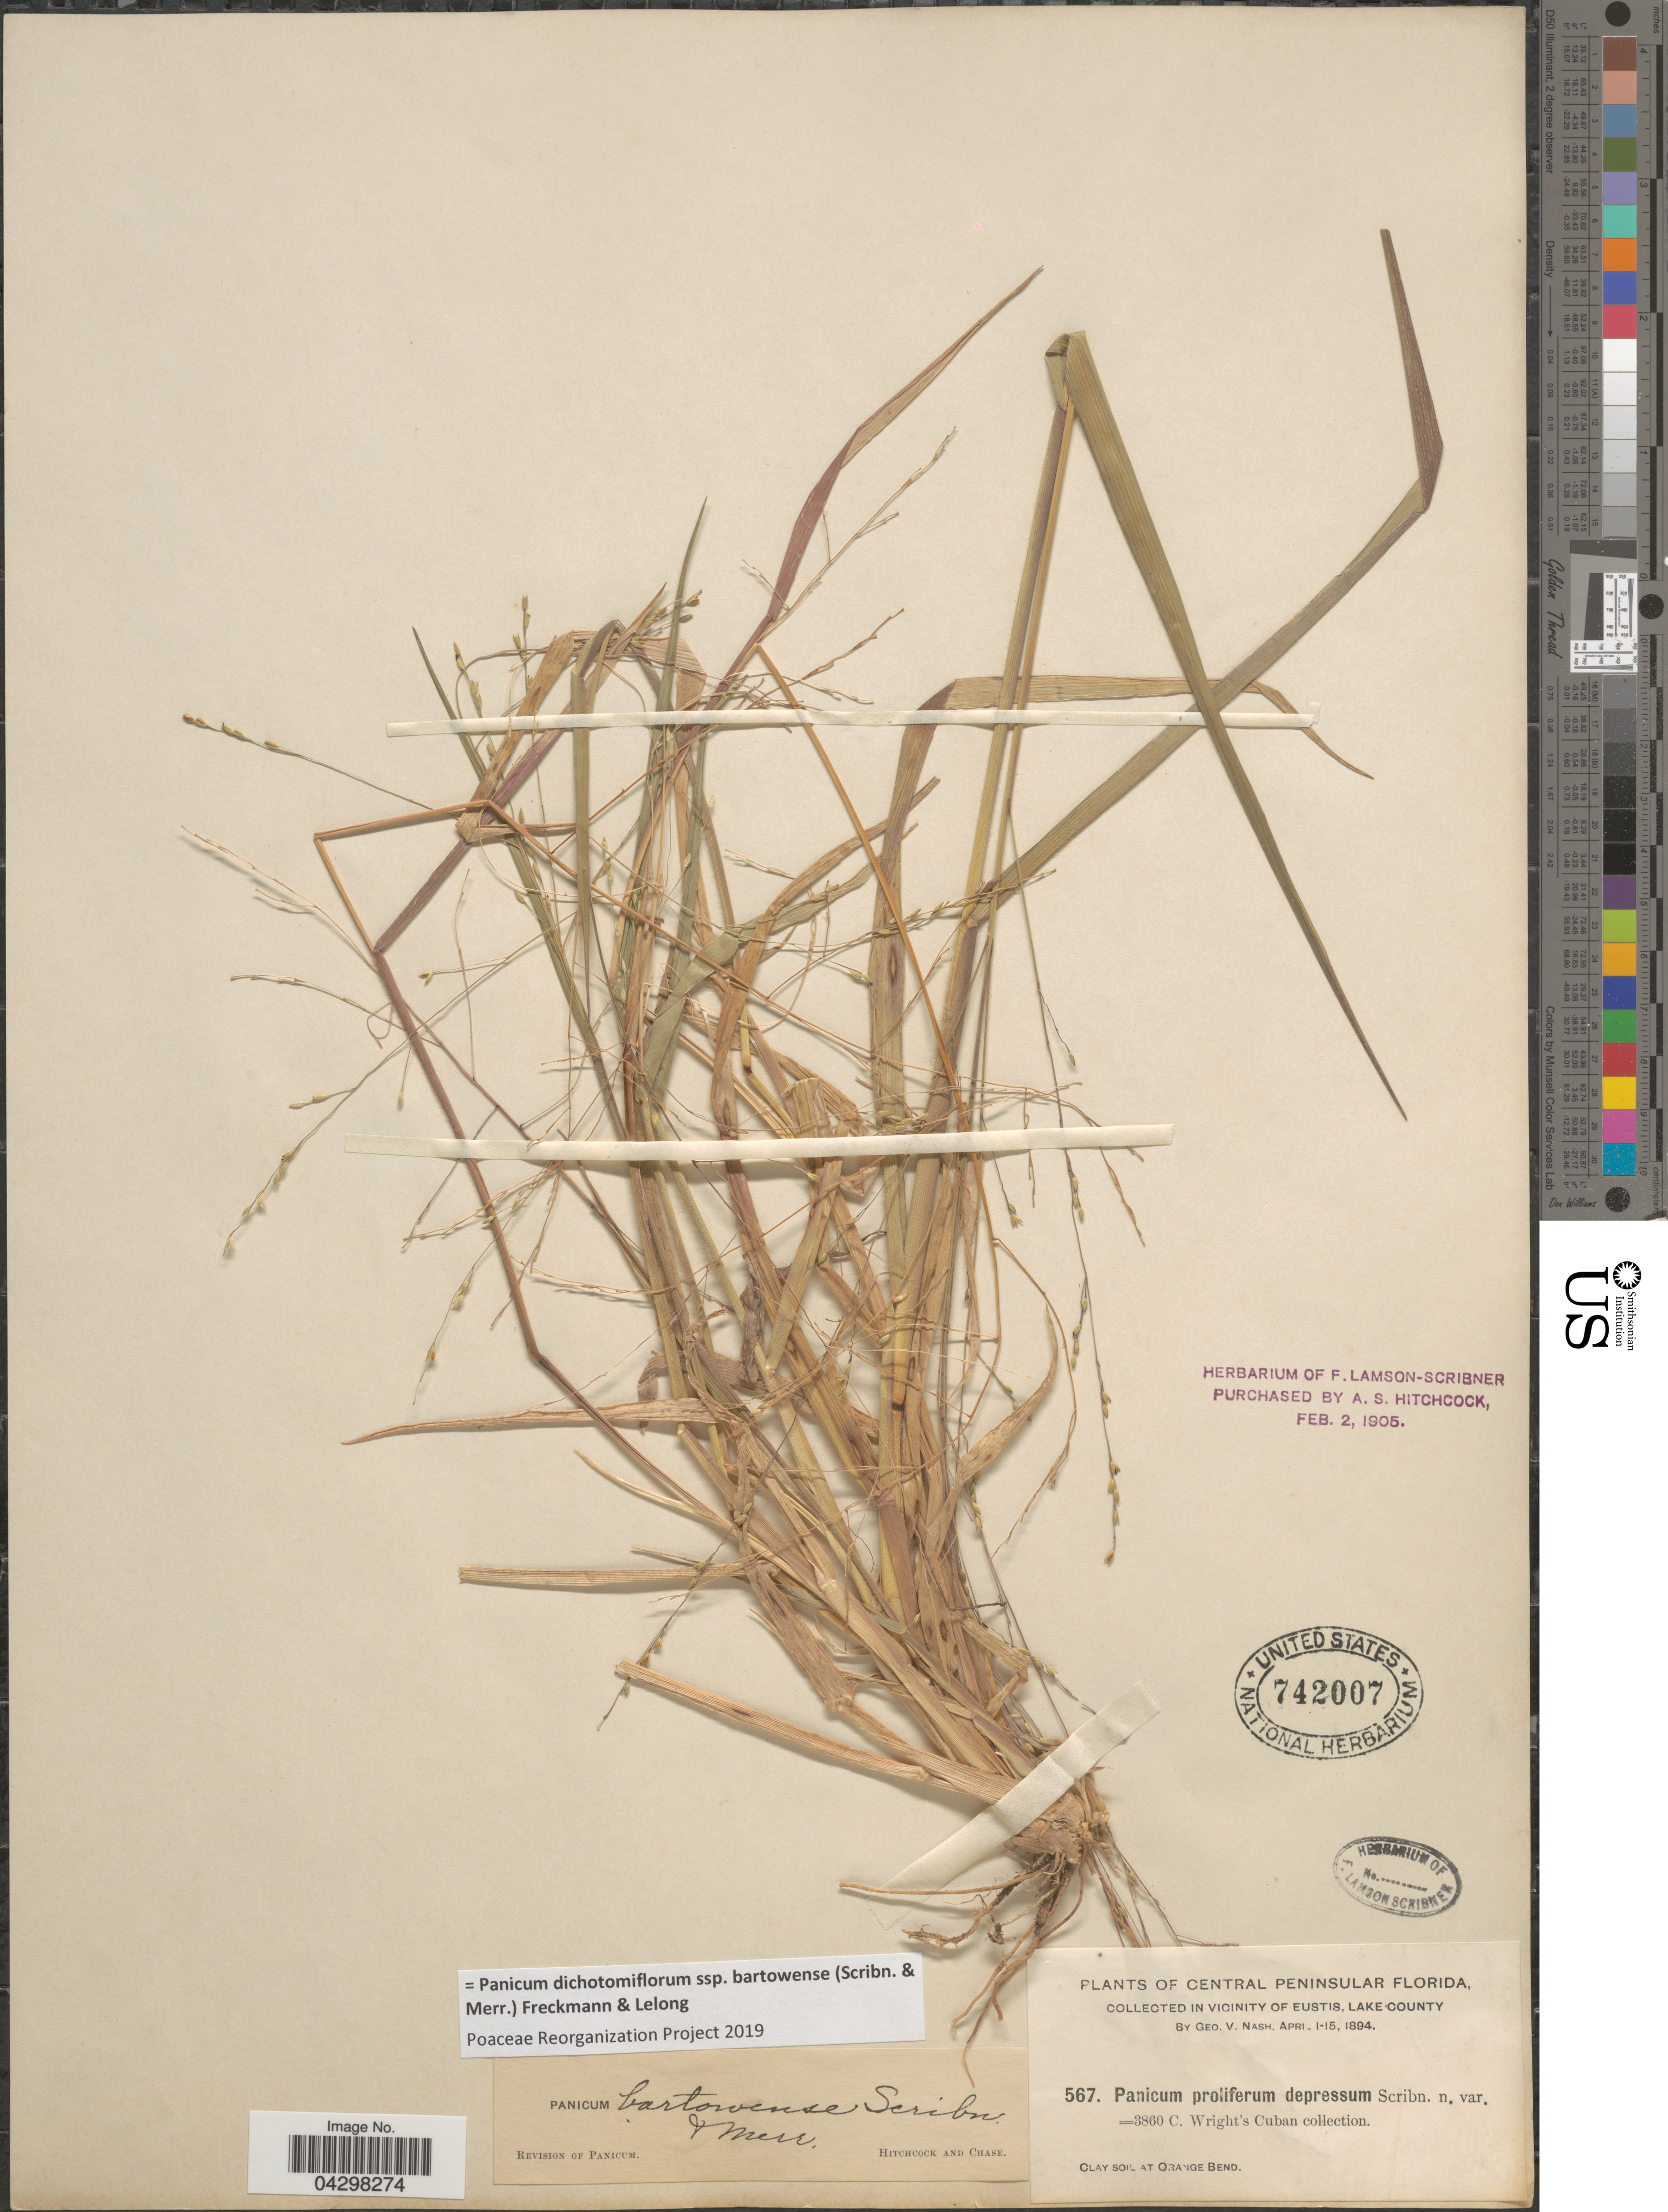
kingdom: Plantae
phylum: Tracheophyta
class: Liliopsida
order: Poales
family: Poaceae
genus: Panicum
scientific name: Panicum dichotomiflorum subsp. bartowense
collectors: G. V. Nash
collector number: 567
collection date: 1894-04-01/1894-04-15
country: United States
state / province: Florida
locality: Central Peninsular Florida, in vicinity of Eustis, Lake County.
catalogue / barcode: US 742007